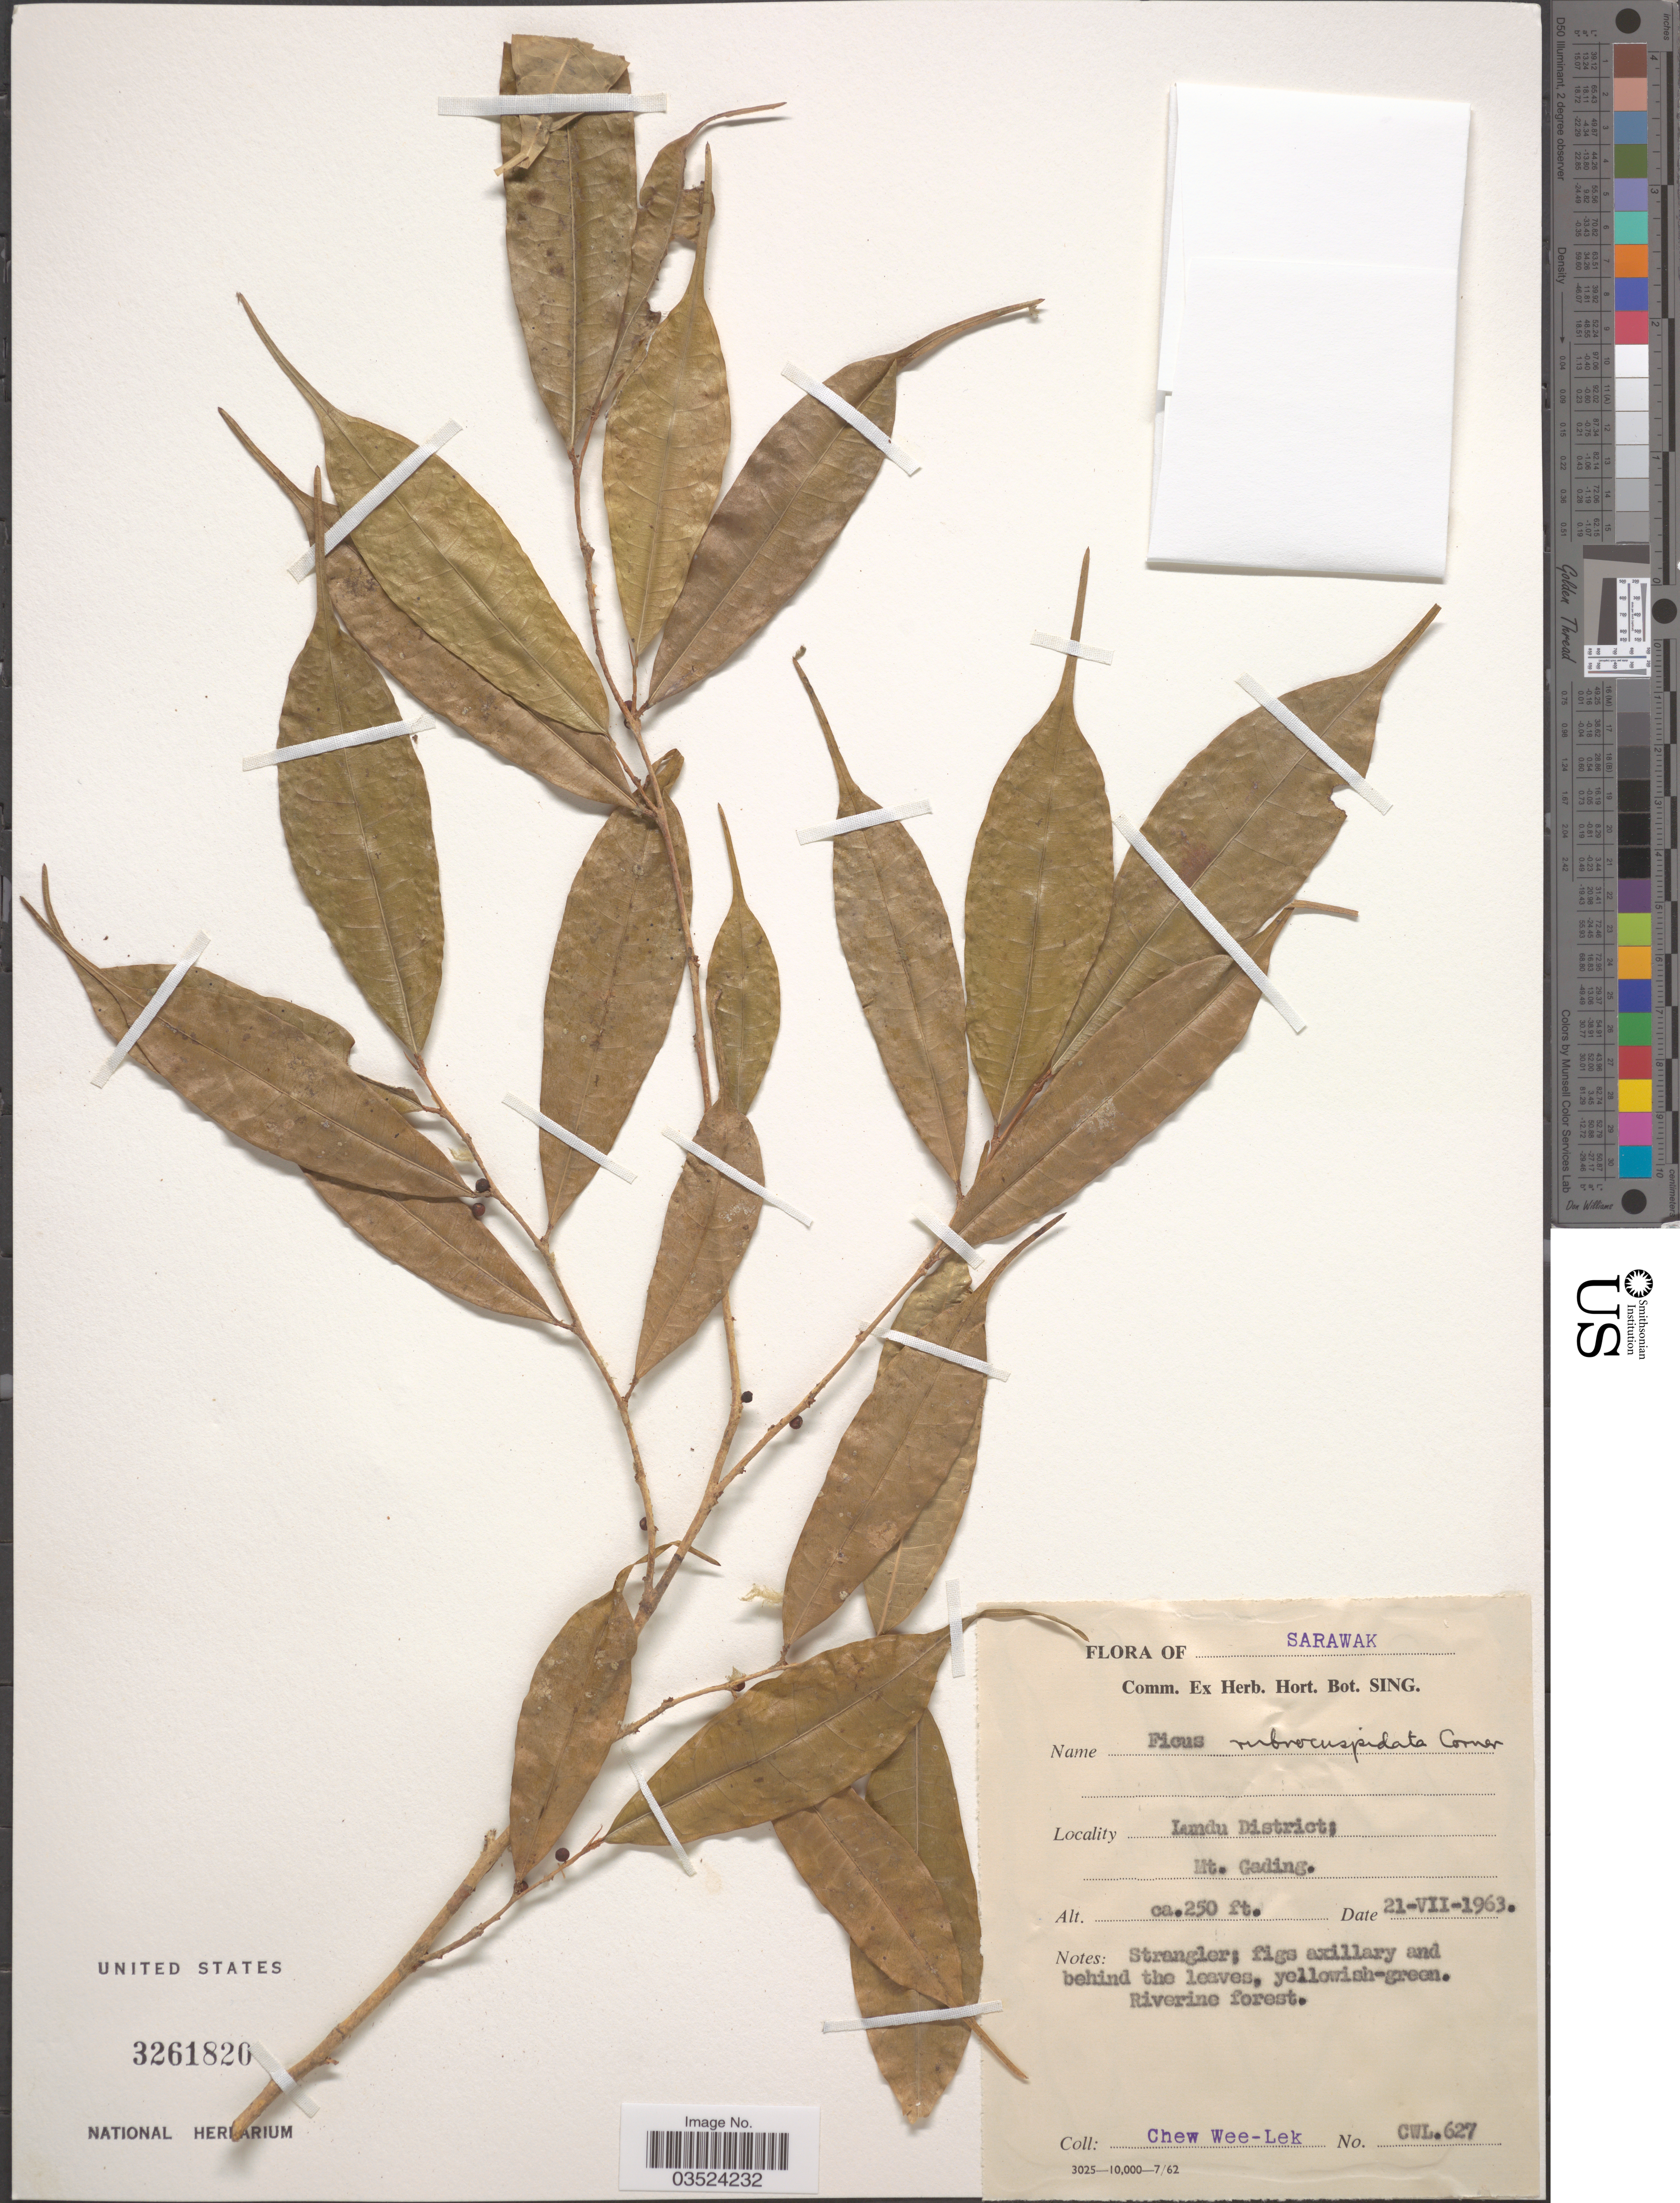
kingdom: Plantae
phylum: Tracheophyta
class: Magnoliopsida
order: Rosales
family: Moraceae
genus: Ficus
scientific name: Ficus rubrocuspidata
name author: Corner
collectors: W. Chew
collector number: CWL 627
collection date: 1963-07-21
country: Malaysia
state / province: Sarawak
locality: Lundu District; Mt. Gading.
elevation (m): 76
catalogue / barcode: US 3261820